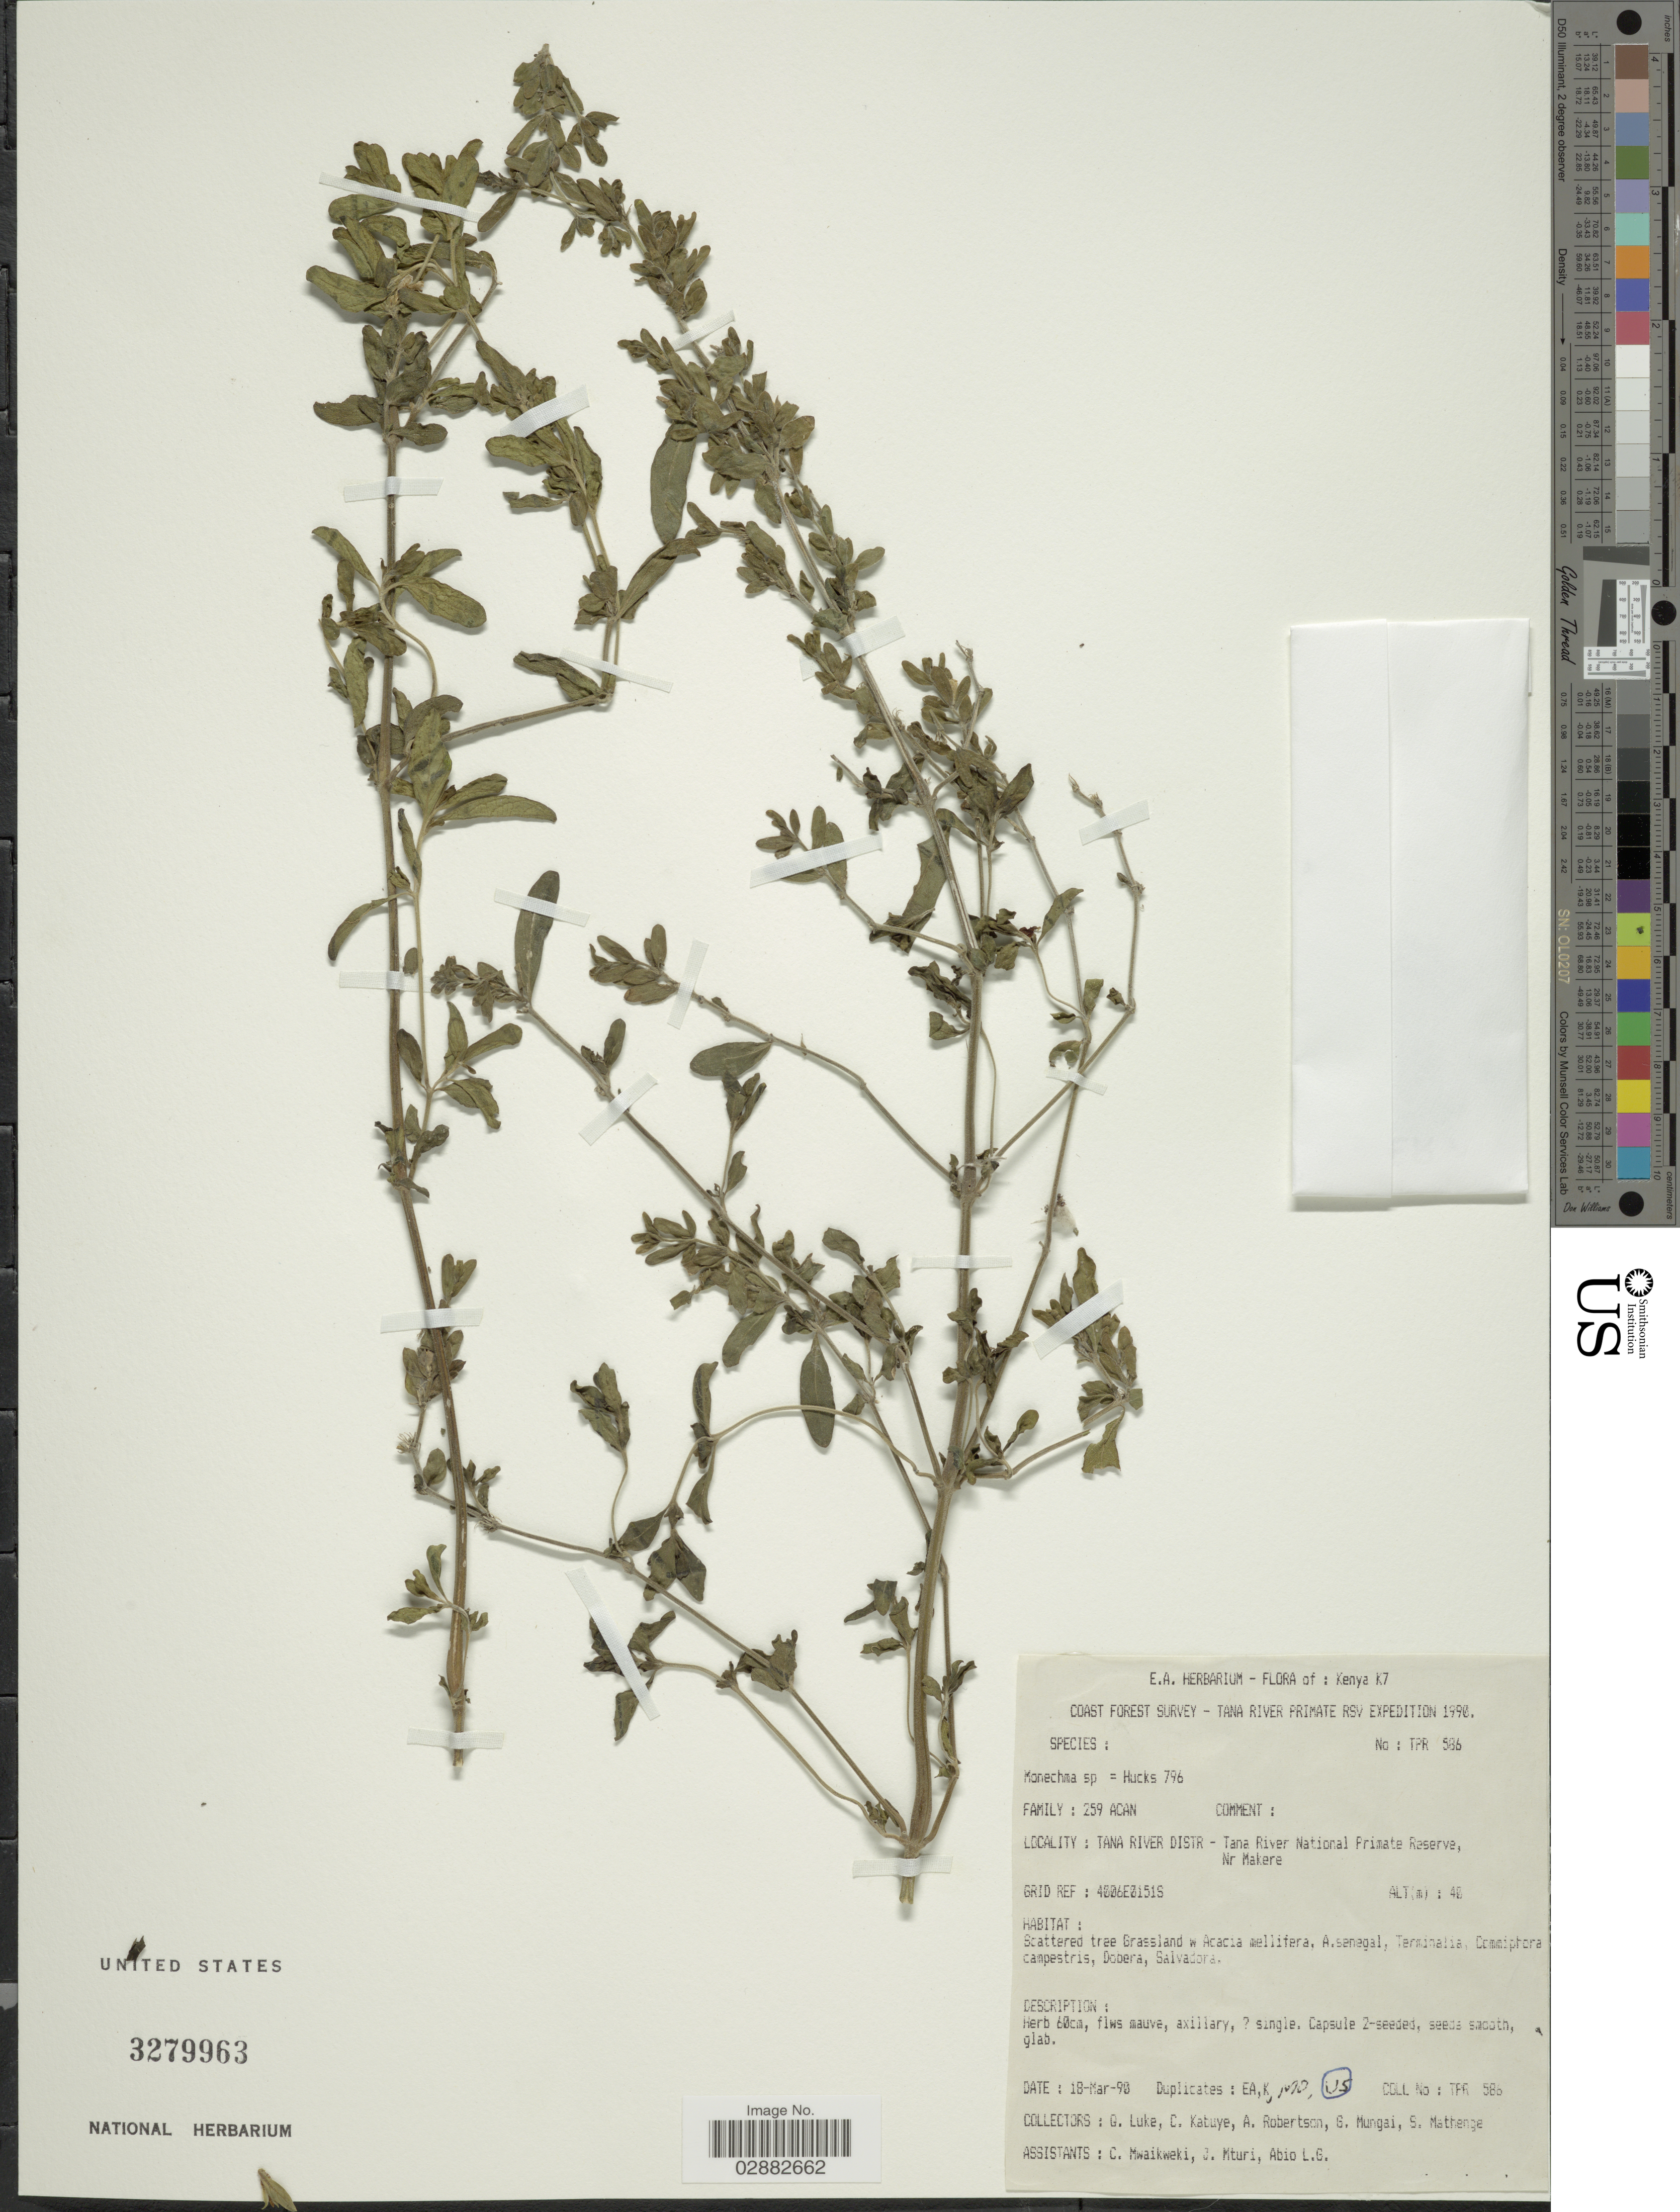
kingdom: Plantae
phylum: Tracheophyta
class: Magnoliopsida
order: Lamiales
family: Acanthaceae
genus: Justicia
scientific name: Justicia sp.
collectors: G. Luke, C. Kabuye, A. Robertson, G. Mungai & et al.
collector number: TPR586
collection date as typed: Transcribed d/m/y: 18/3/90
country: Kenya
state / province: Tana River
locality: K7, Tana River Distr - Tana River National Primate Reserve, Nr Makere.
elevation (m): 40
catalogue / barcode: US 3279963